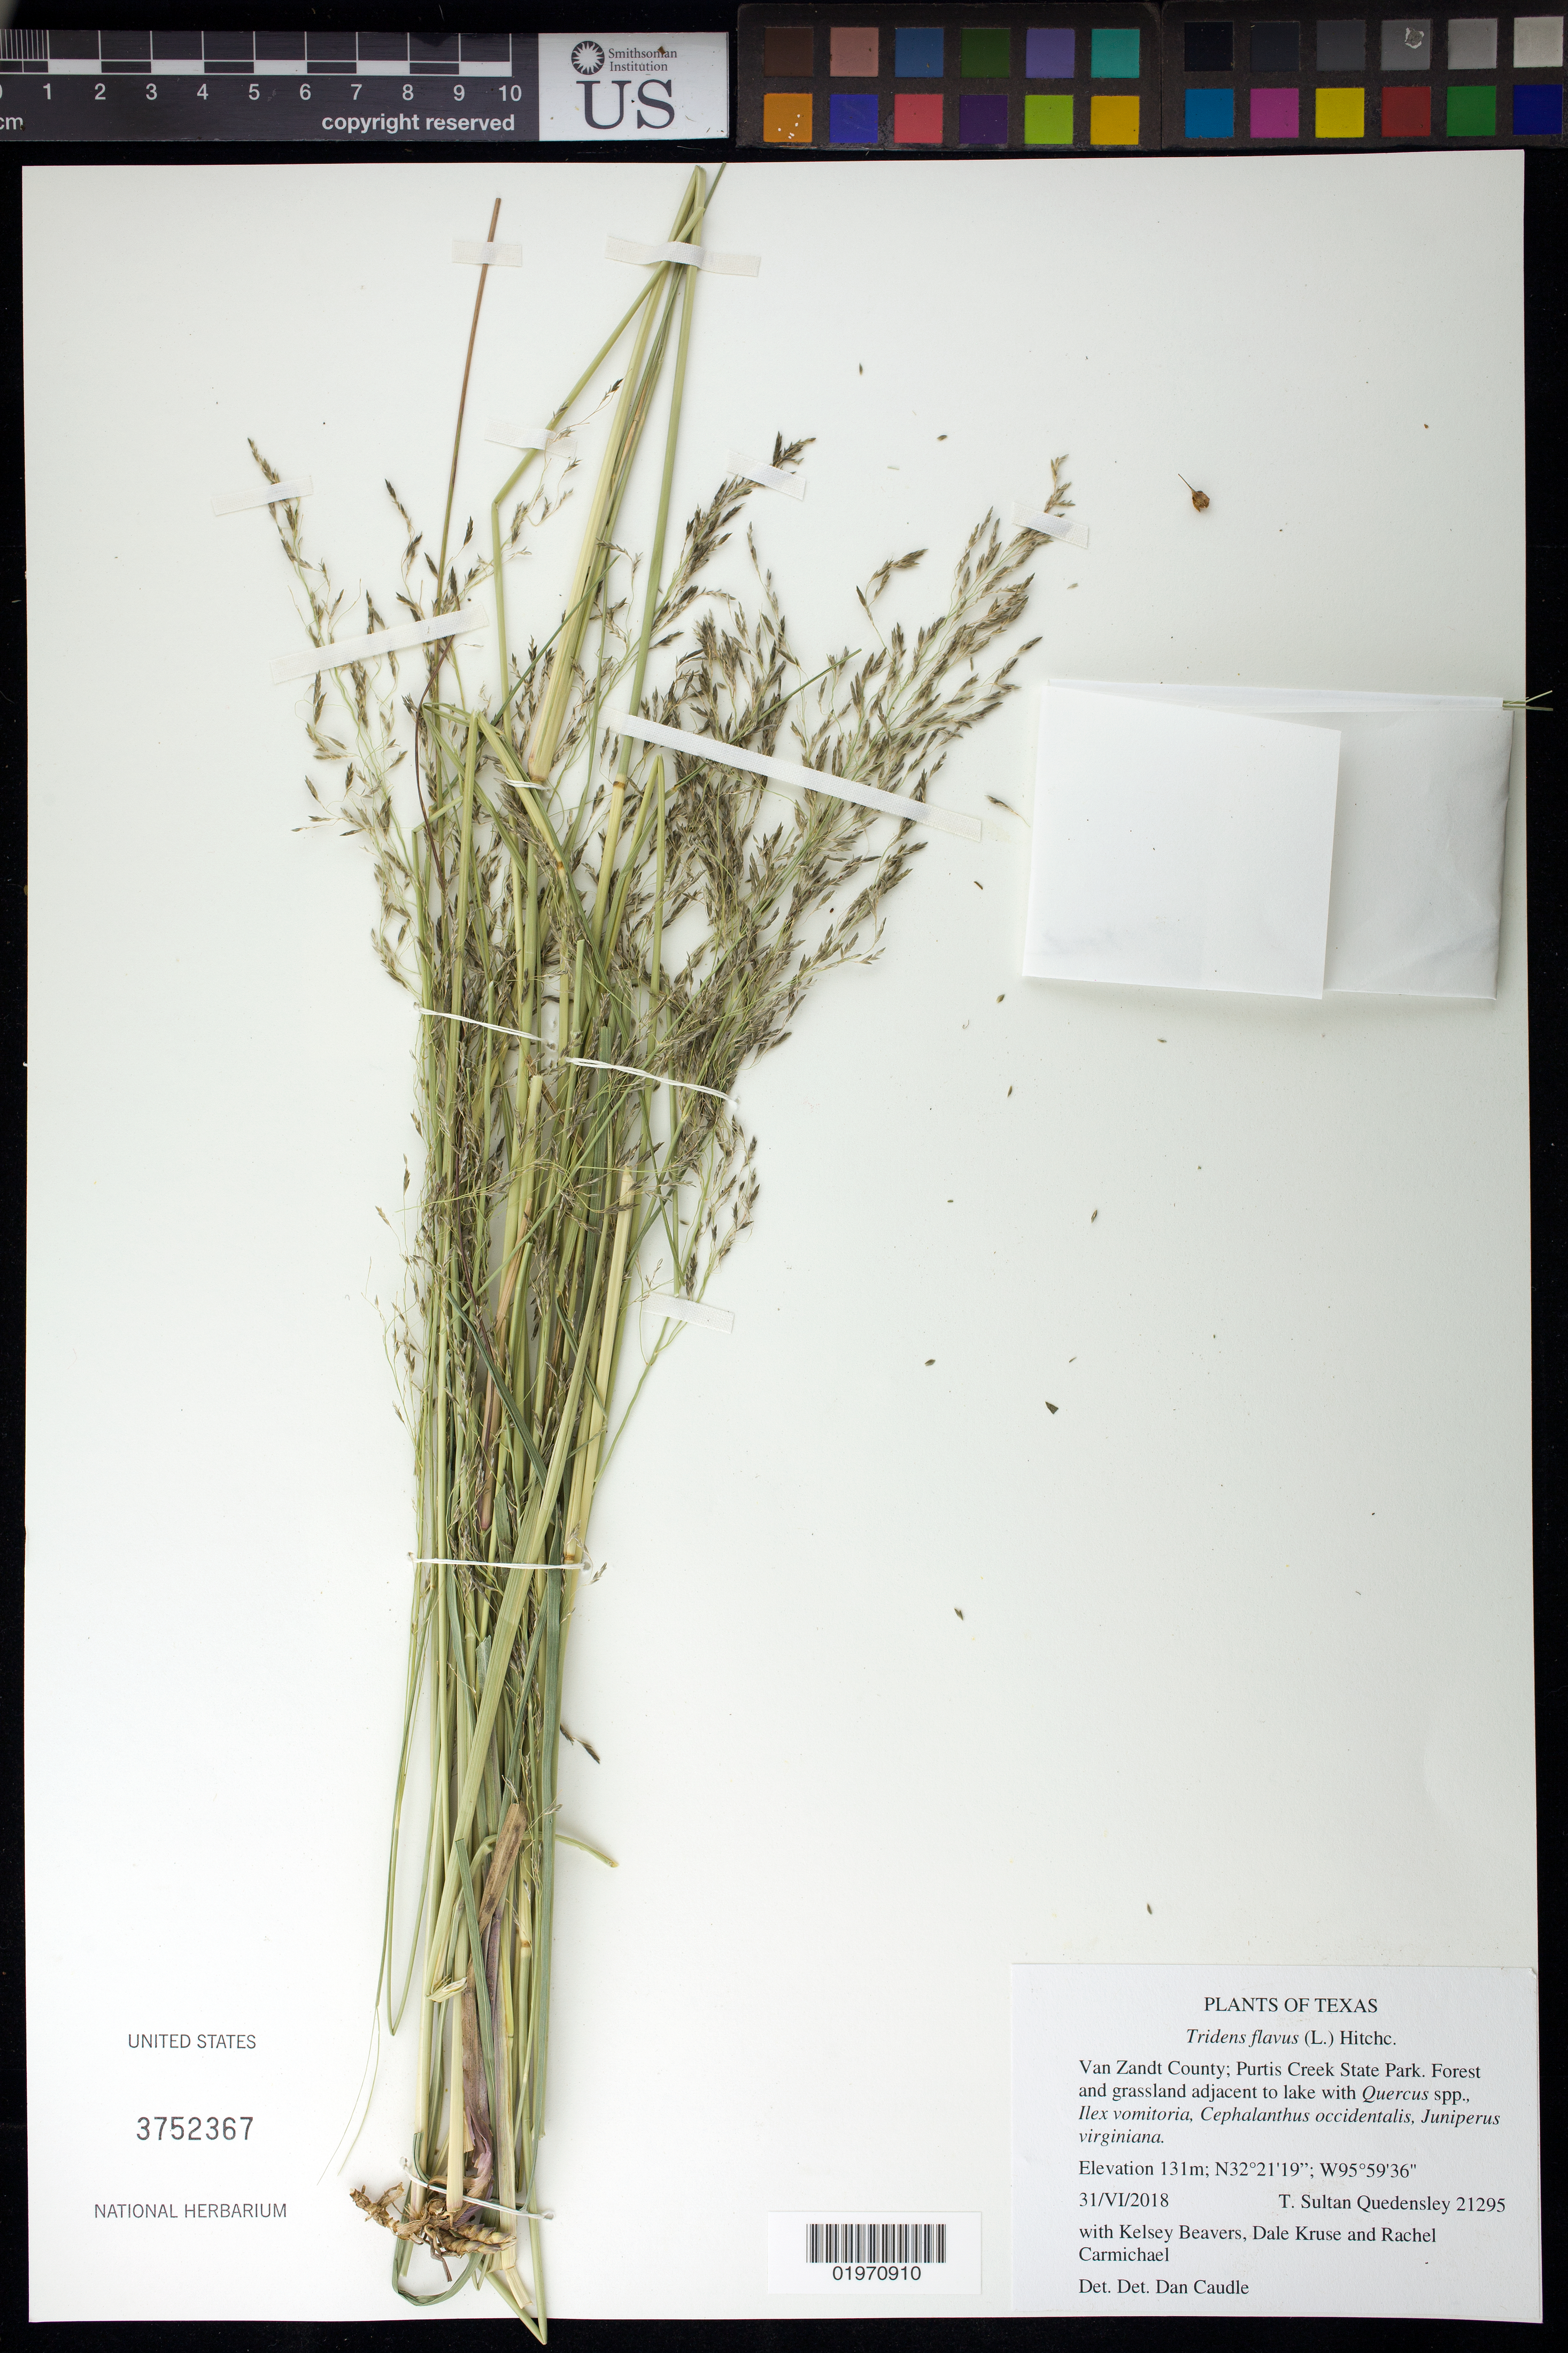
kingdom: Plantae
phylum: Tracheophyta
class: Liliopsida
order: Poales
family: Poaceae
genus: Eragrostis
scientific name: Eragrostis intermedia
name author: Hitchc.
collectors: T. S. Quedensley, K. Beavers, D. Kruse & R. Carmichael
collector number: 21295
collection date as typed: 30 Jun 2018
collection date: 2018-06-30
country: United States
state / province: Texas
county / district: Van Zaudt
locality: Purtis Creek State Park.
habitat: Forest and grassland adjacent to lake with Quercus spp., Ilex vomitoria, Cephalanthus occidentalis, Juniperus virginiana.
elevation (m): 131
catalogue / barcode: US 3752367